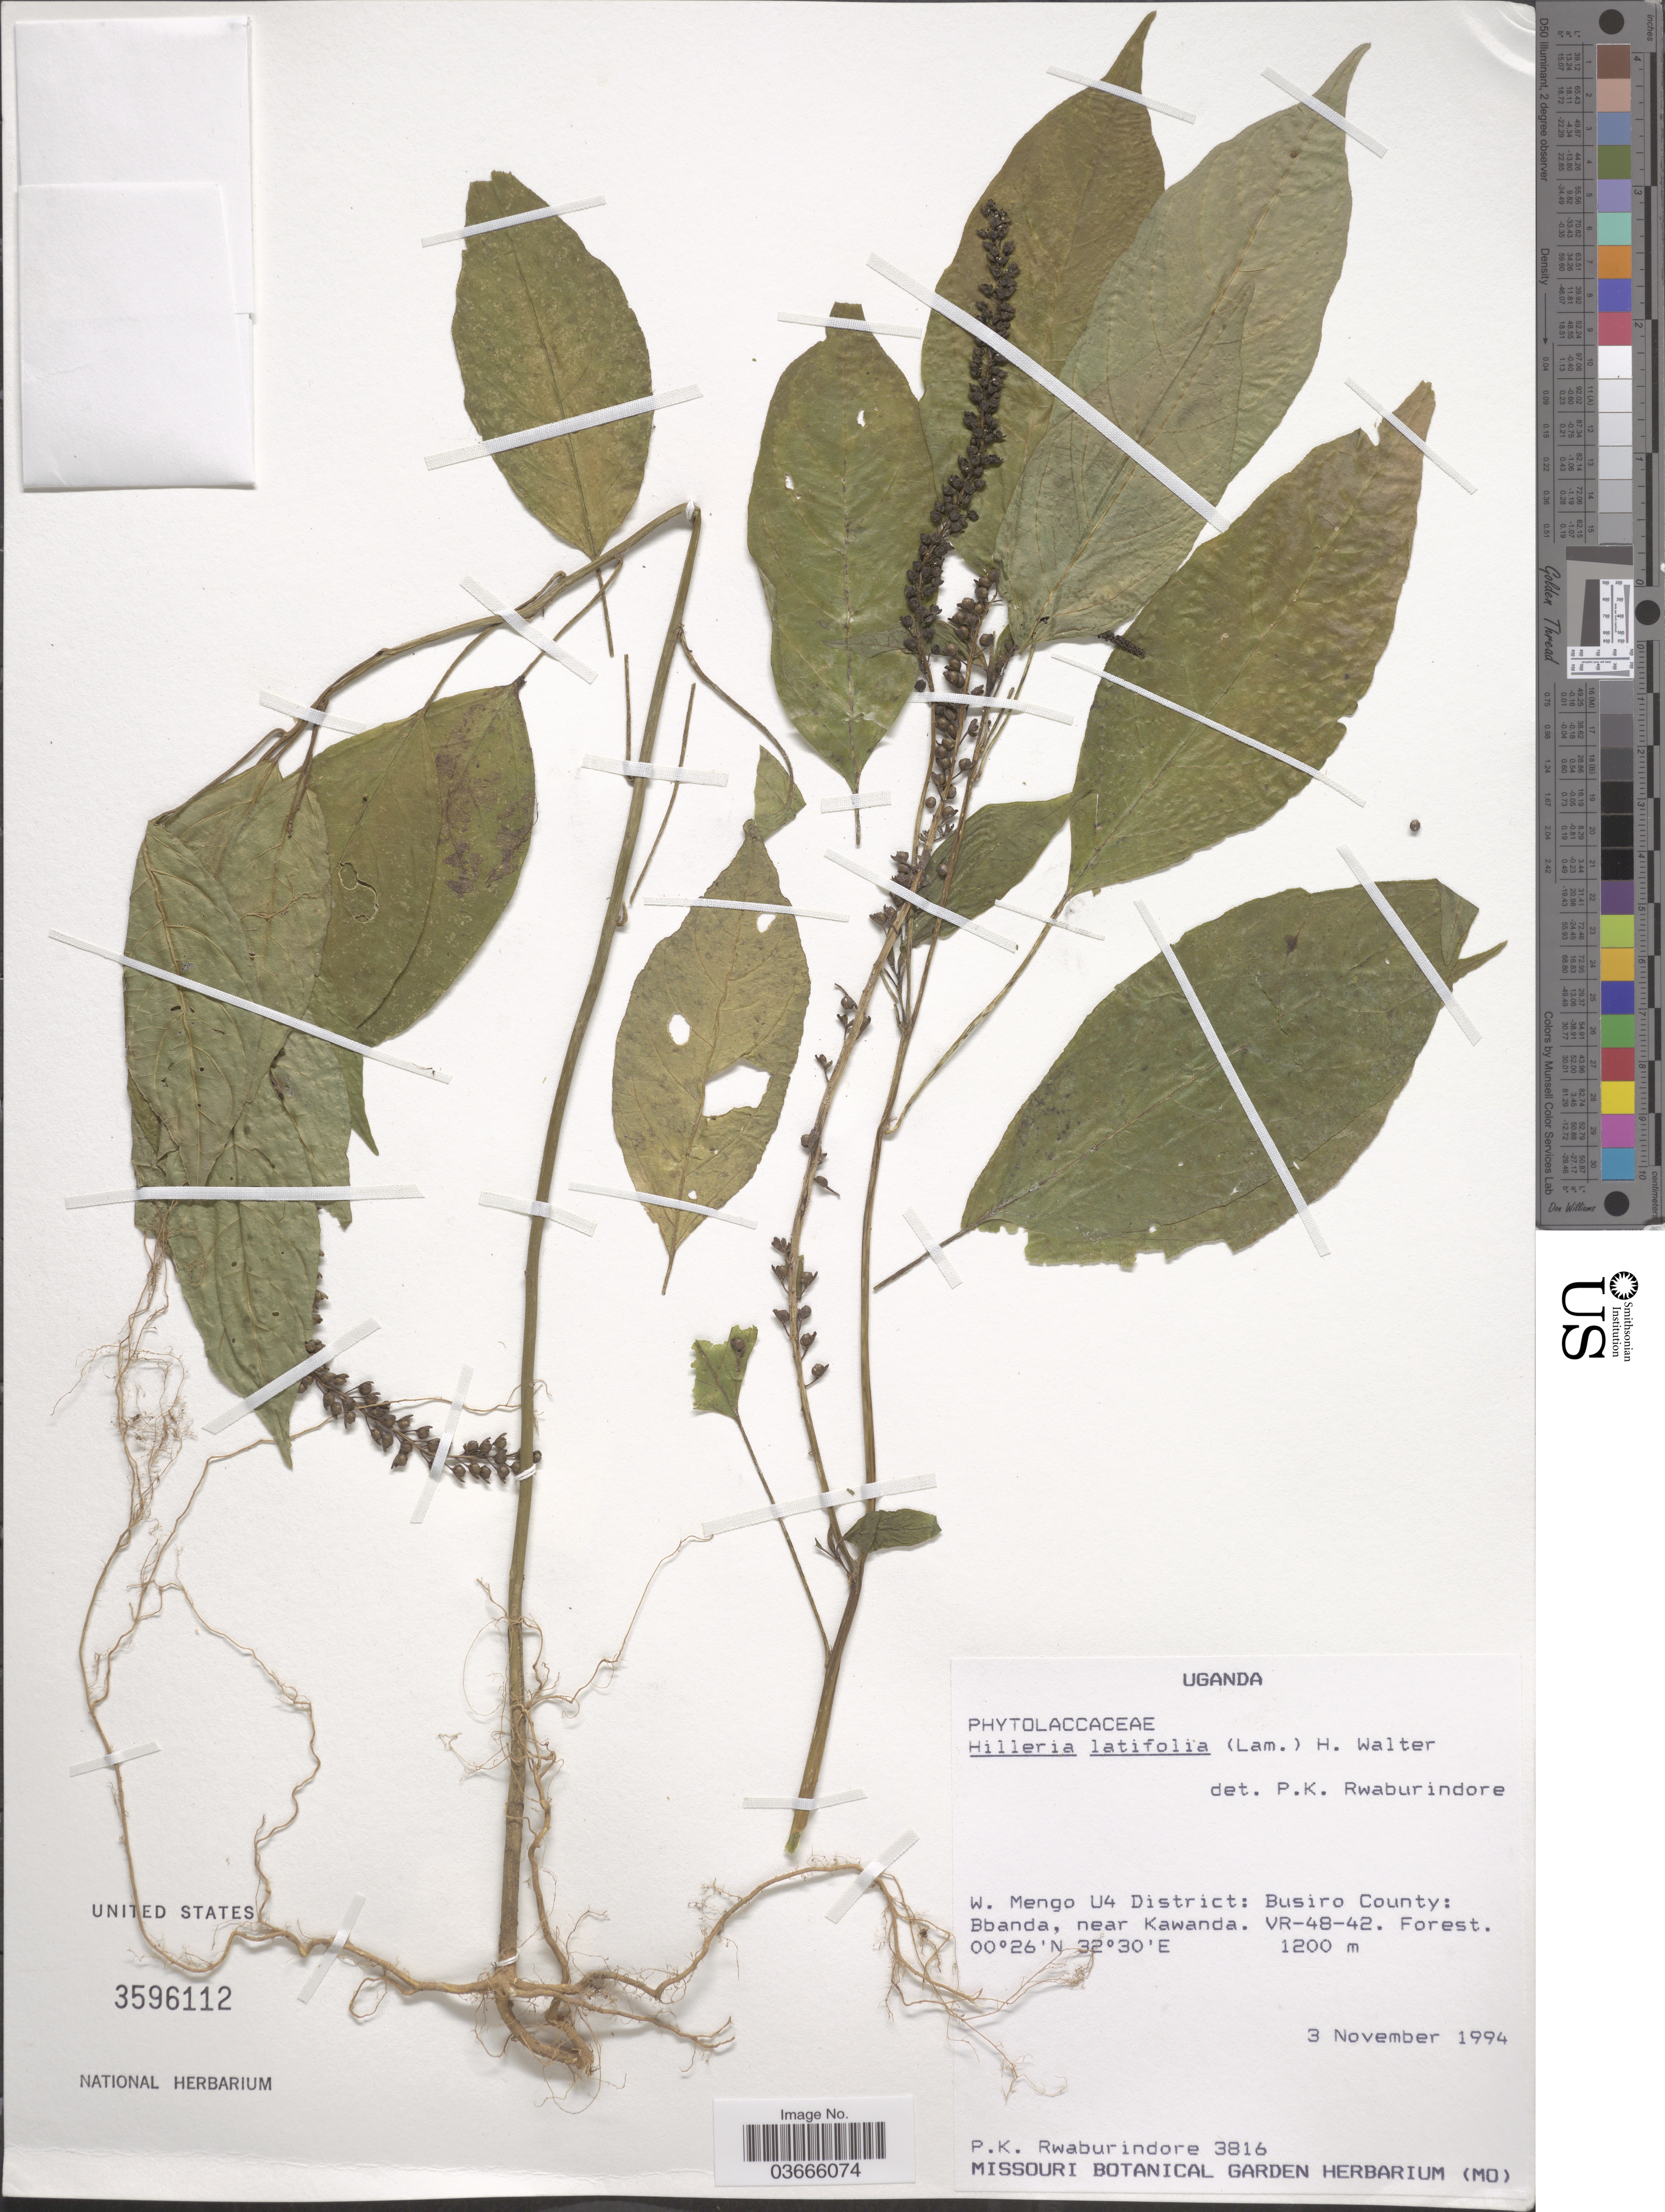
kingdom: Plantae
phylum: Tracheophyta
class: Magnoliopsida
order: Caryophyllales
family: Phytolaccaceae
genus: Hilleria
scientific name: Hilleria latifolia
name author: (Lam.) H. Walter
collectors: P. Rwaburindore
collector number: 3816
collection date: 1994-11-03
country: Uganda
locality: W. Mengo U4 District: Busiro County: Bbanda, near Kawanda. VR-48-42.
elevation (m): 1200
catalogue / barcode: US 3596112